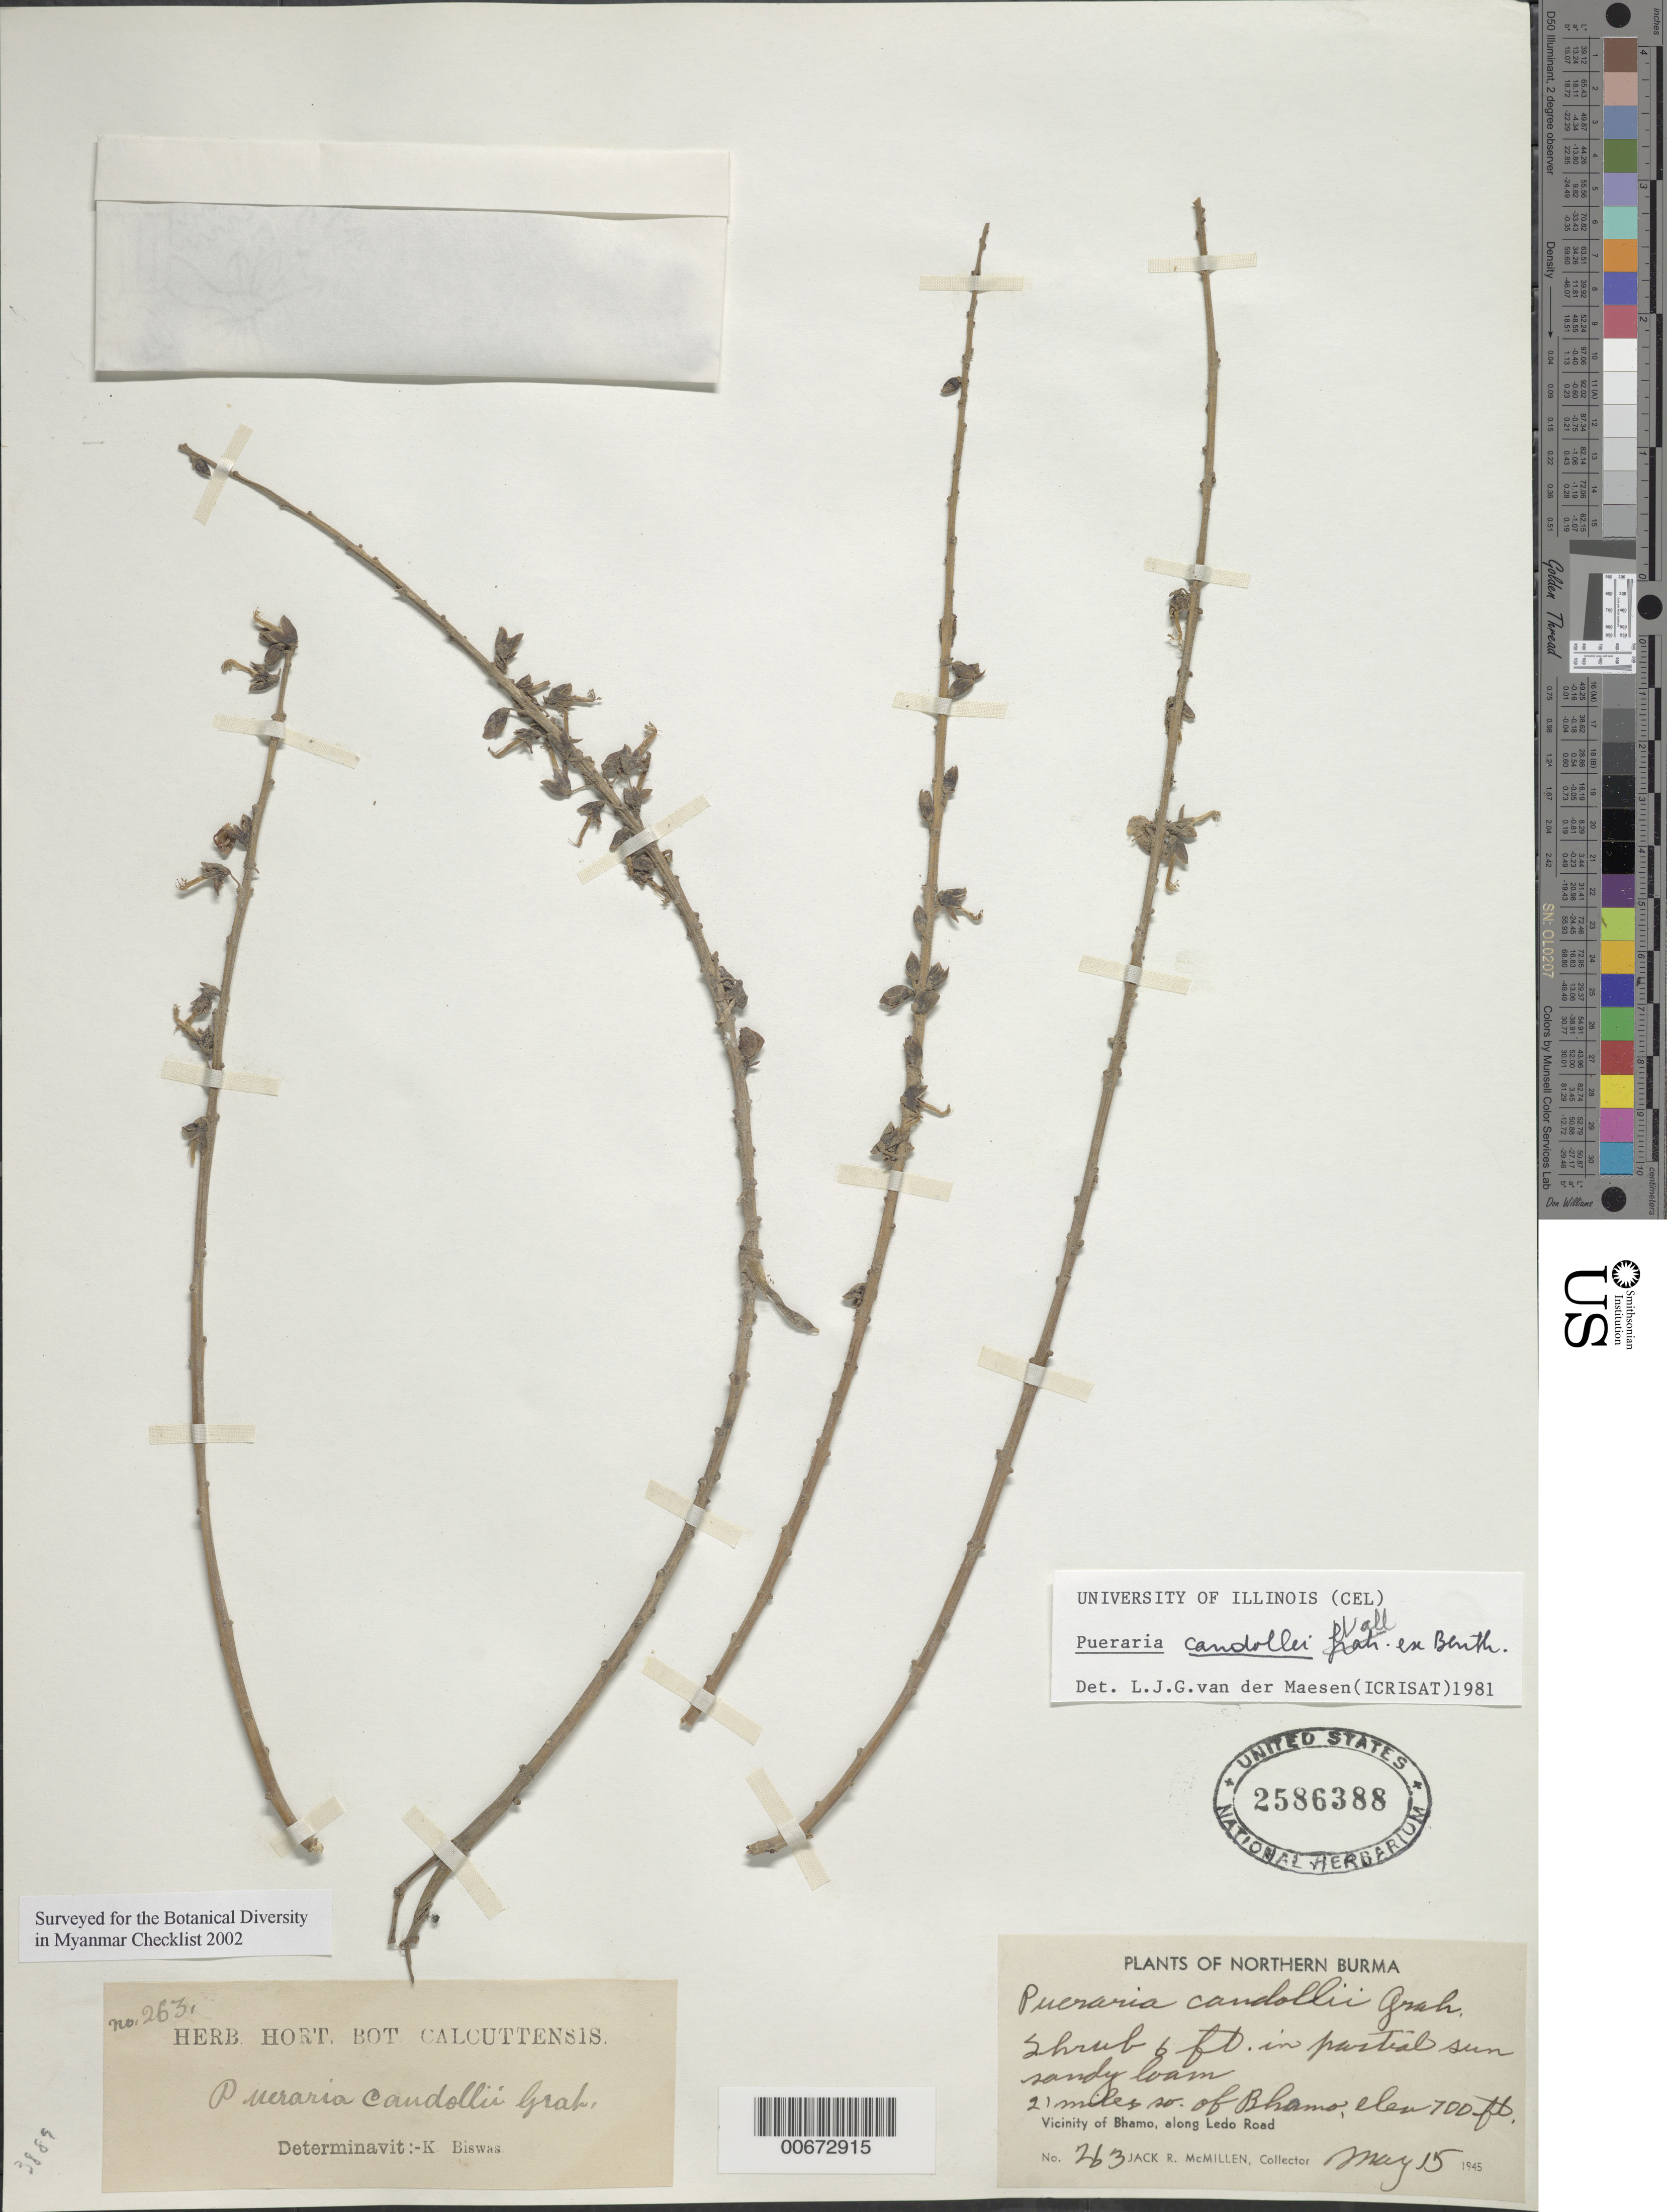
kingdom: Plantae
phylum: Tracheophyta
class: Magnoliopsida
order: Fabales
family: Fabaceae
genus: Pueraria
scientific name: Pueraria candollei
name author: Graham ex Benth.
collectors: J. McMillen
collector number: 263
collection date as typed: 15 May 1945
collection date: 1945-05-15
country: Myanmar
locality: Northern Burma, S of Bhamo, along Ledo Road.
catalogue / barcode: US 2586388